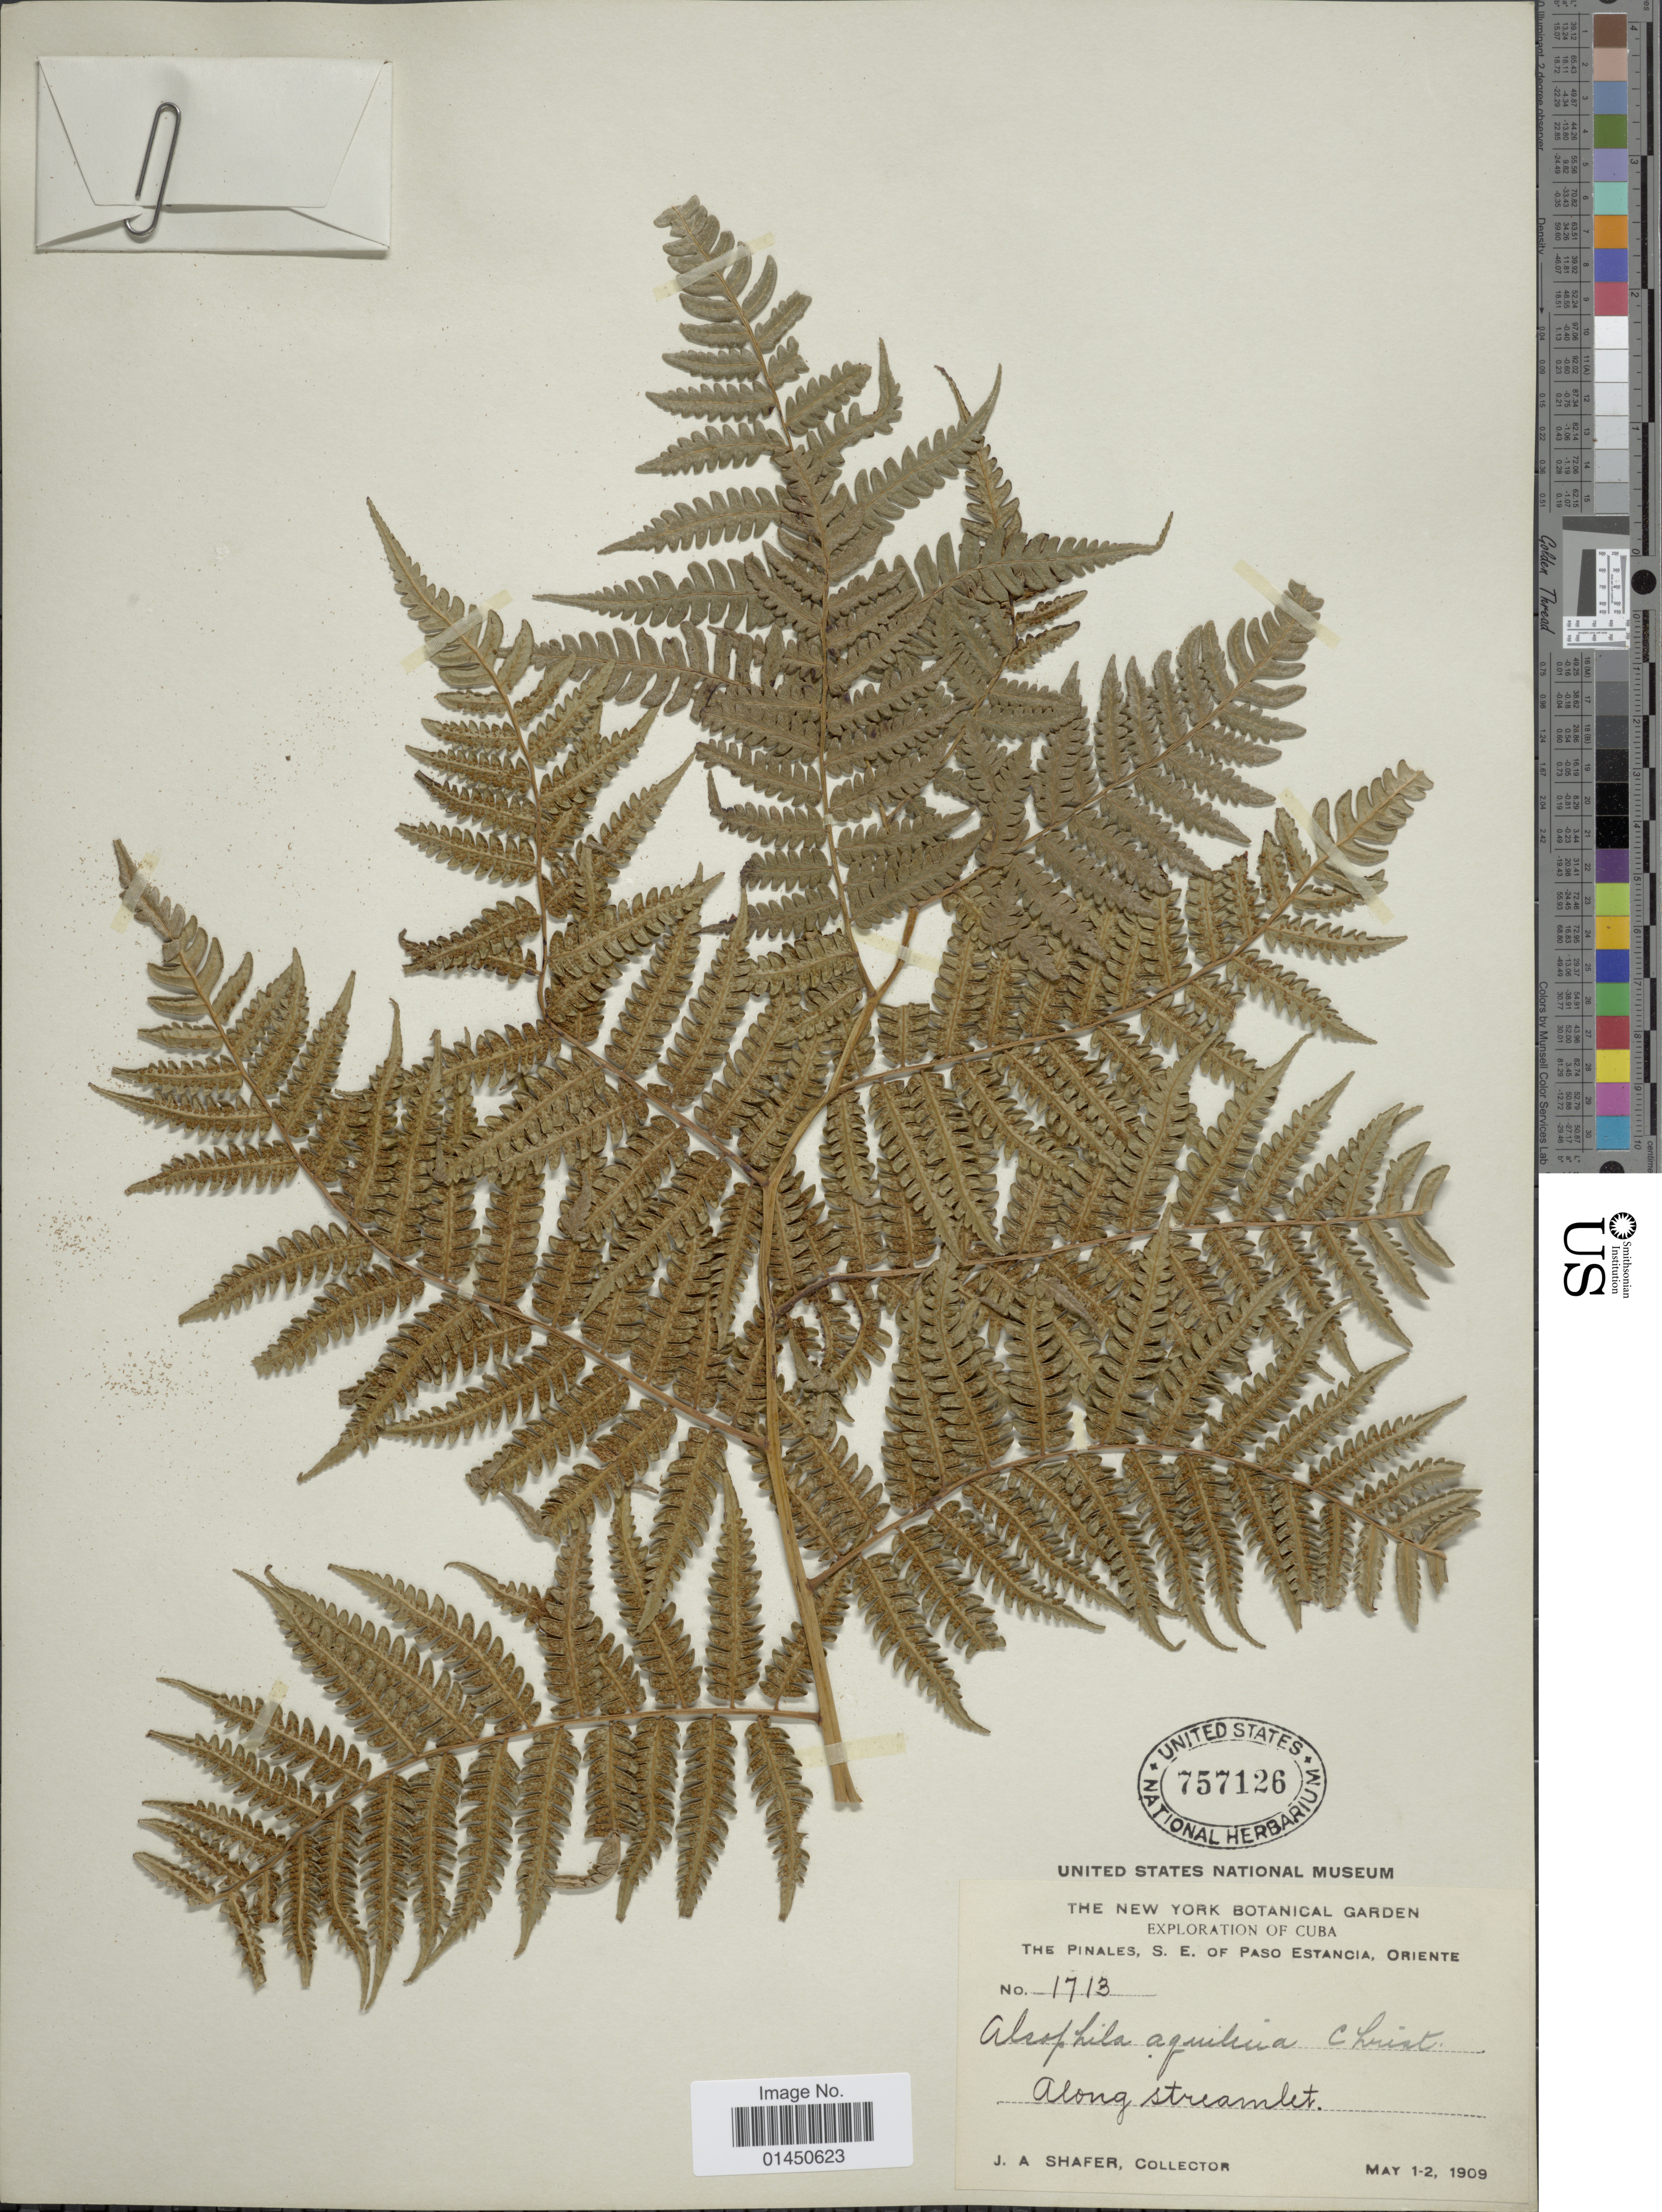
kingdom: Plantae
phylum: Tracheophyta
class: Polypodiopsida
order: Cyatheales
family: Cyatheaceae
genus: Cyathea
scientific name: Cyathea parvula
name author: (Jenman) Domin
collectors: J. A. Shafer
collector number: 1713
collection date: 1909-05-01/1909-05-02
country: Cuba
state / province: Oriente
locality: The Pinales, S.E. of Paso Estancia, along streamlet.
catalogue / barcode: US 757126